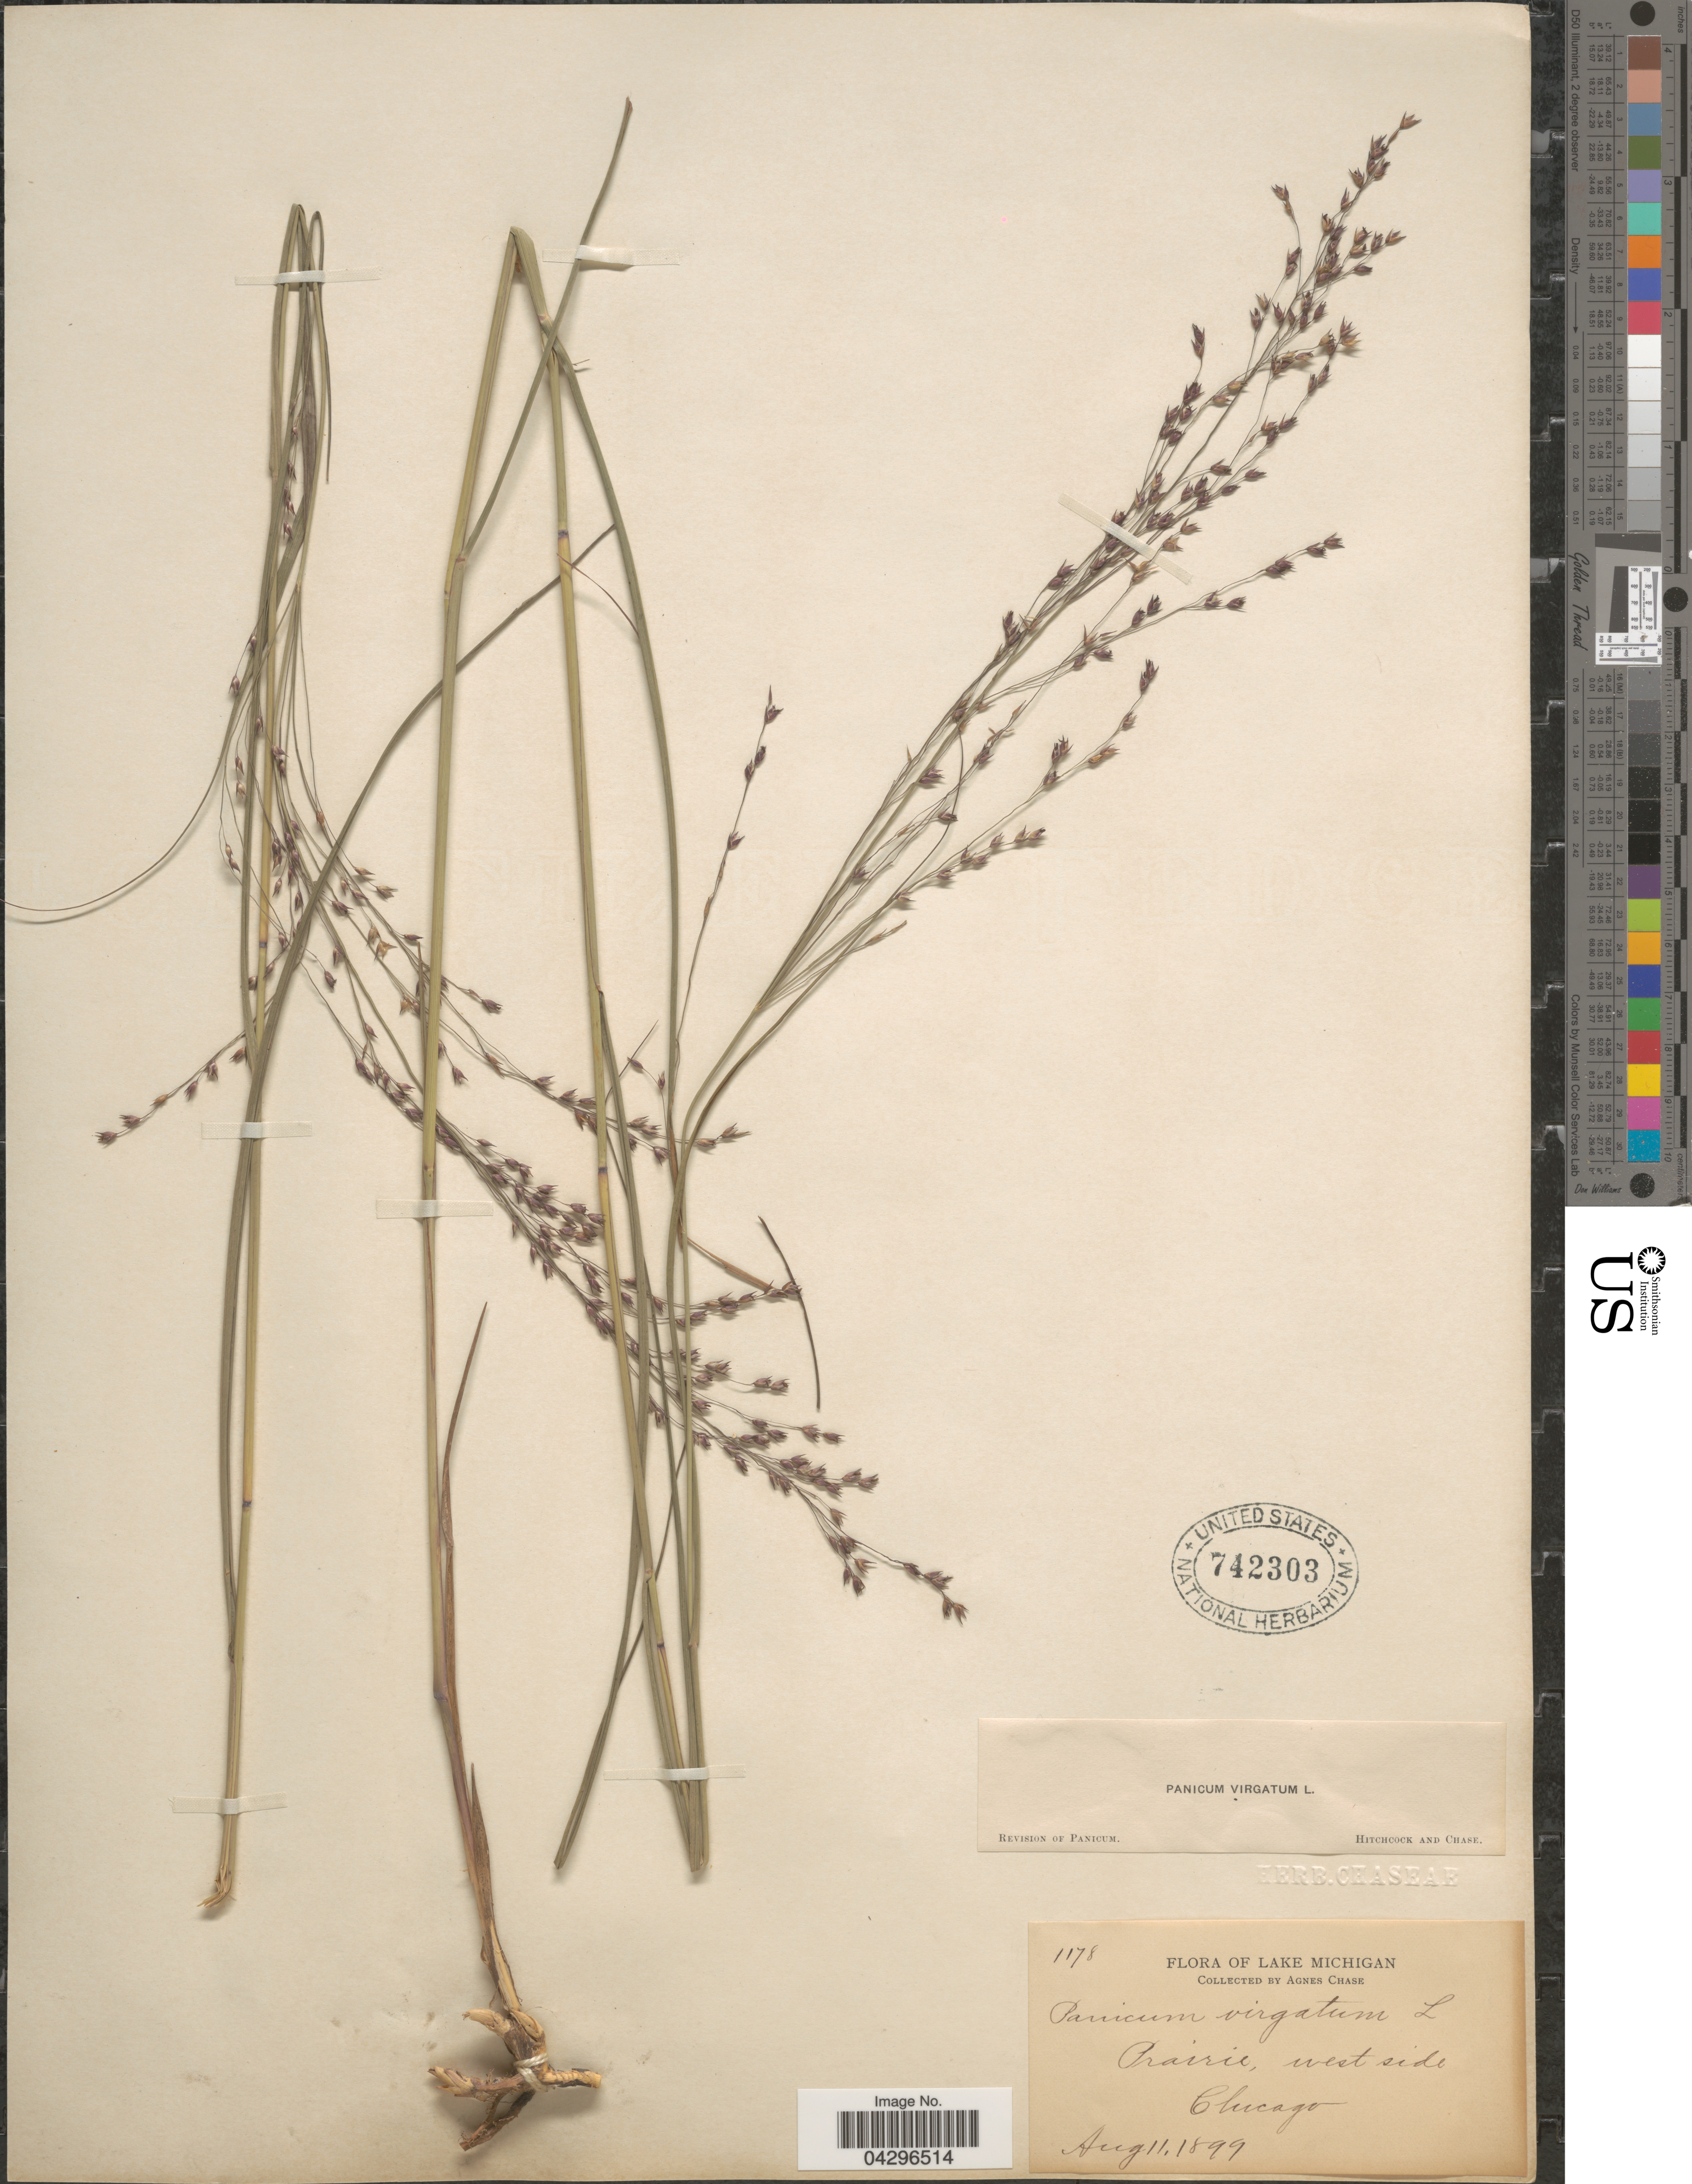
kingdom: Plantae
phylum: Tracheophyta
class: Liliopsida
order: Poales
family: Poaceae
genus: Panicum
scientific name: Panicum virgatum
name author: L.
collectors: A. Chase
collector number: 1178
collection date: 1899-08-11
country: United States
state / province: Michigan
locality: Lake Michigan. Prairie, west side Chicago.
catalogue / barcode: US 742303